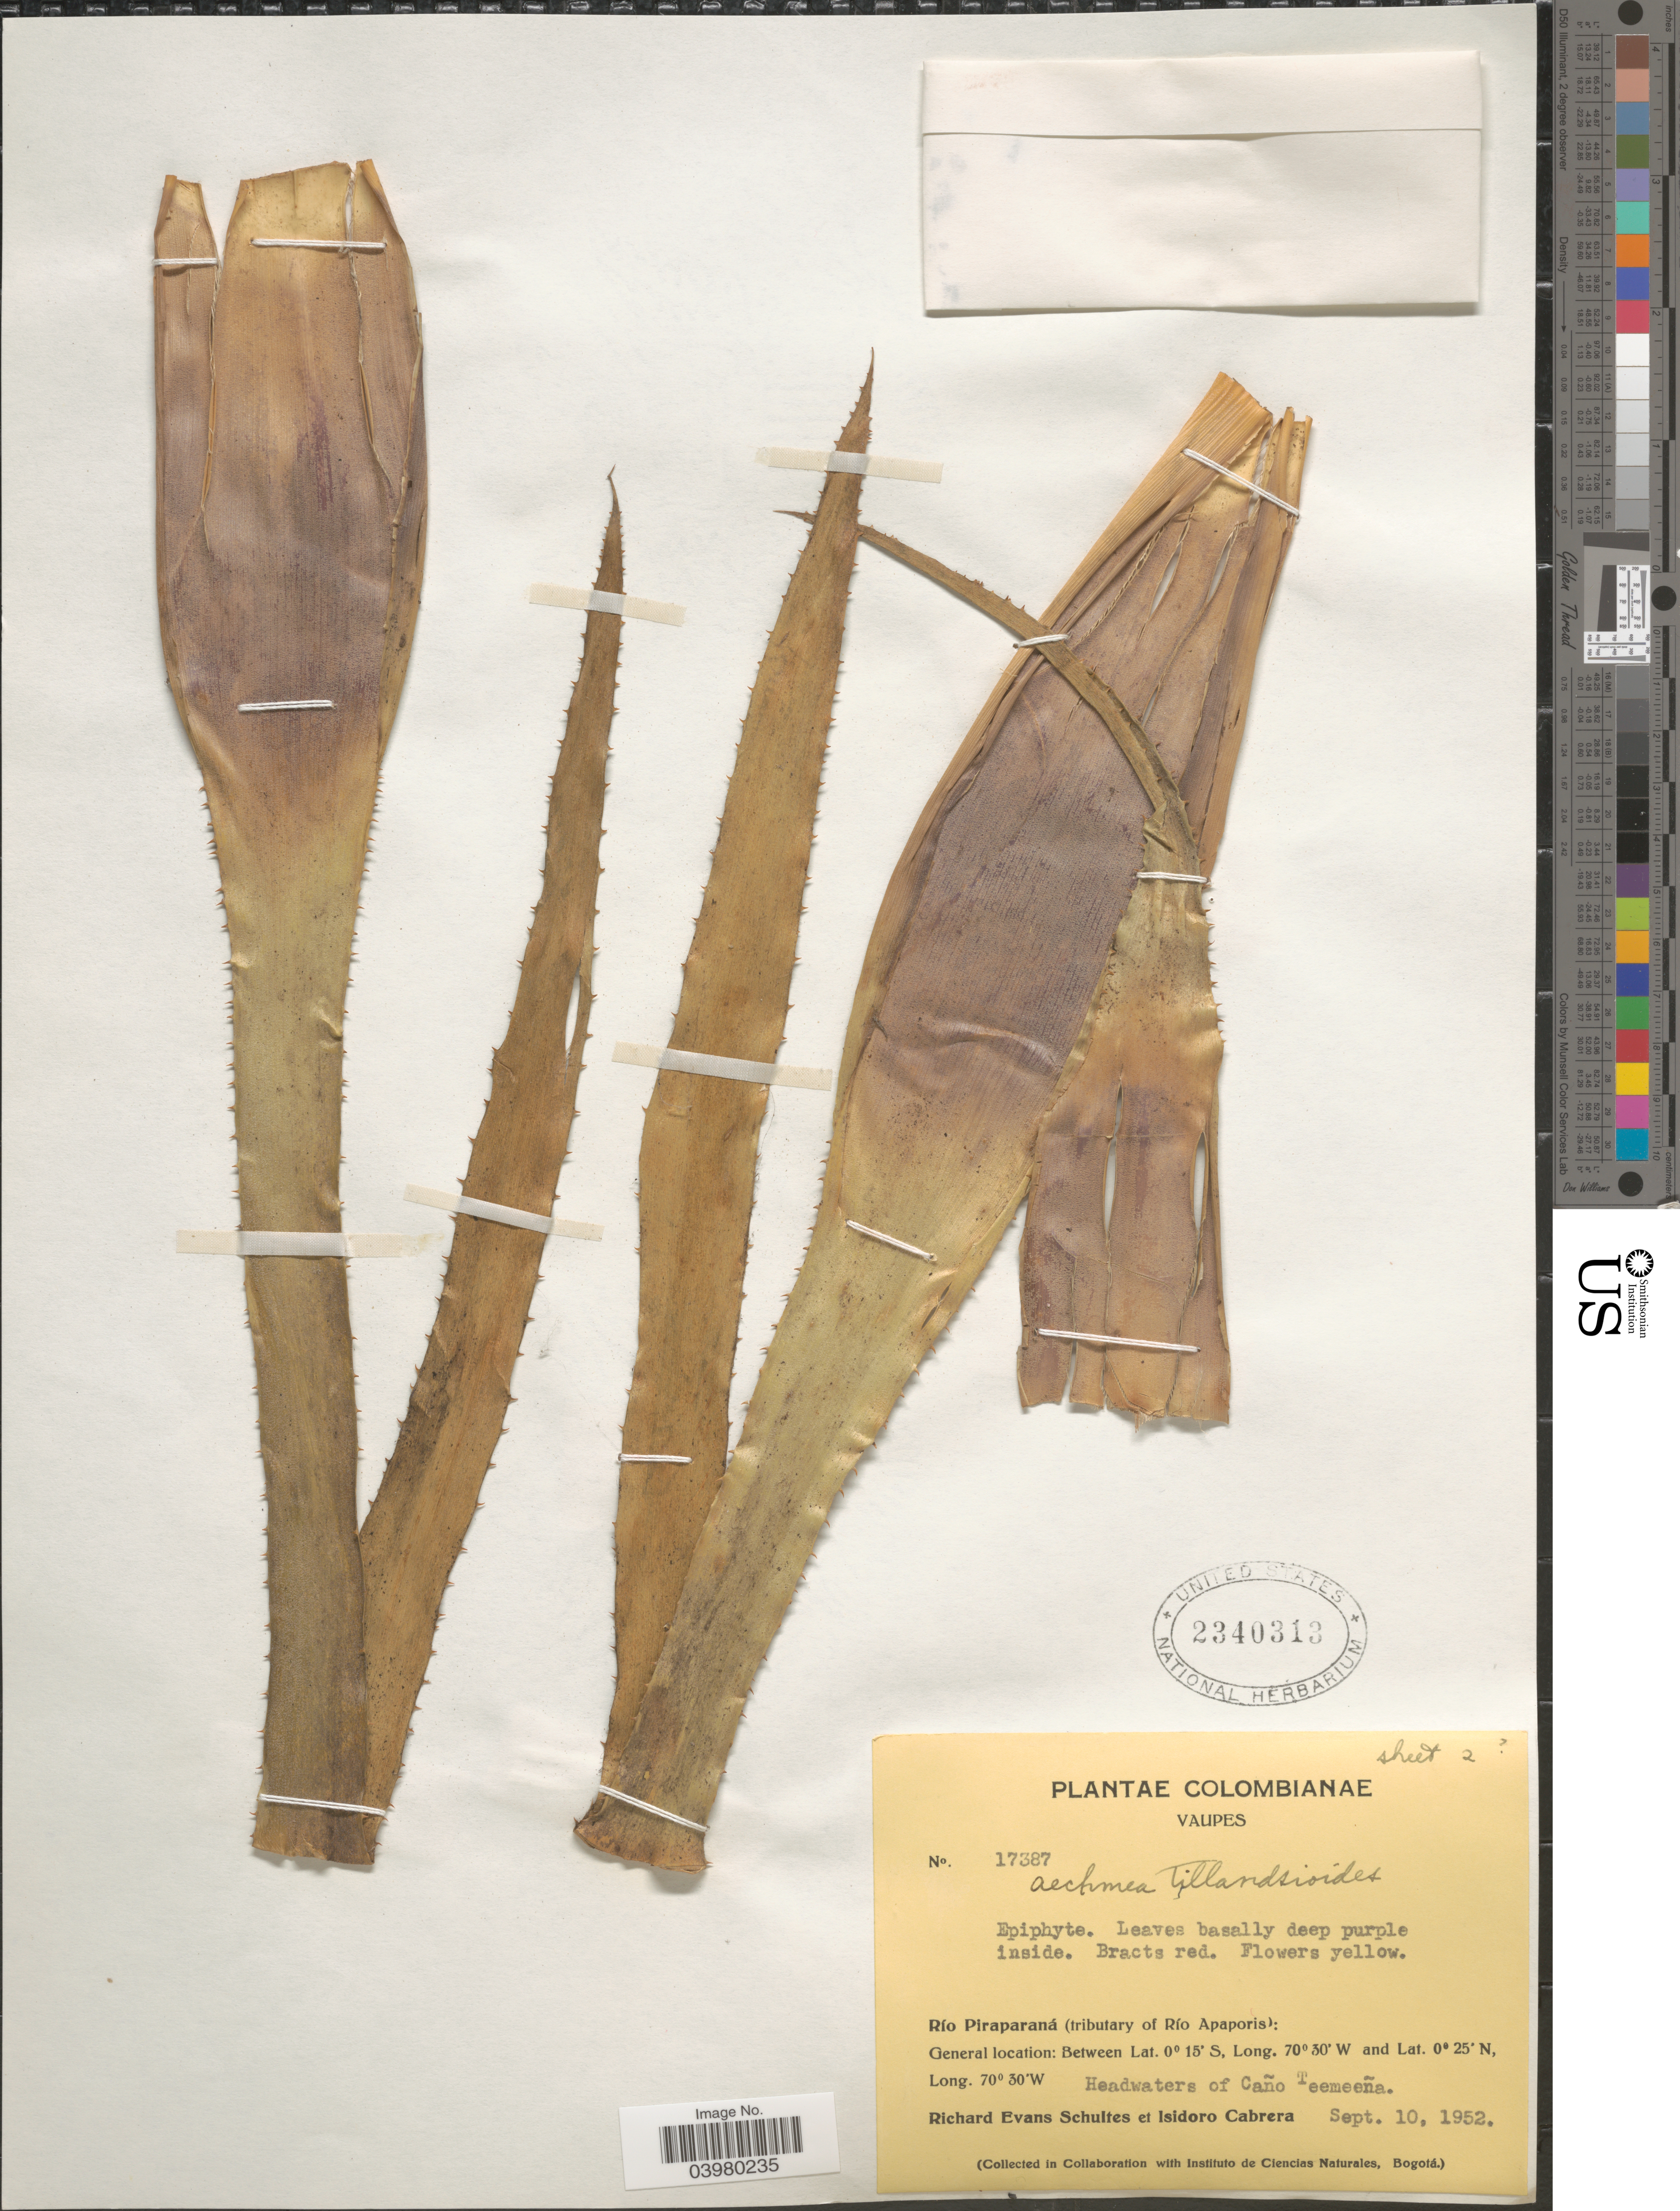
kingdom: Plantae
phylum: Tracheophyta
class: Liliopsida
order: Poales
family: Bromeliaceae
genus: Aechmea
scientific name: Aechmea tillandsioides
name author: (Mart. ex Schult. & Schult. f.) Baker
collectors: R. E. Schultes & I. Cabrera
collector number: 17387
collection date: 1952-09-10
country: Colombia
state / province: Vaupés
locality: Río Piraparaná (tributary of Río Apaporis): Headwaters of Caño Teemeeña.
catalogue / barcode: US 2340313